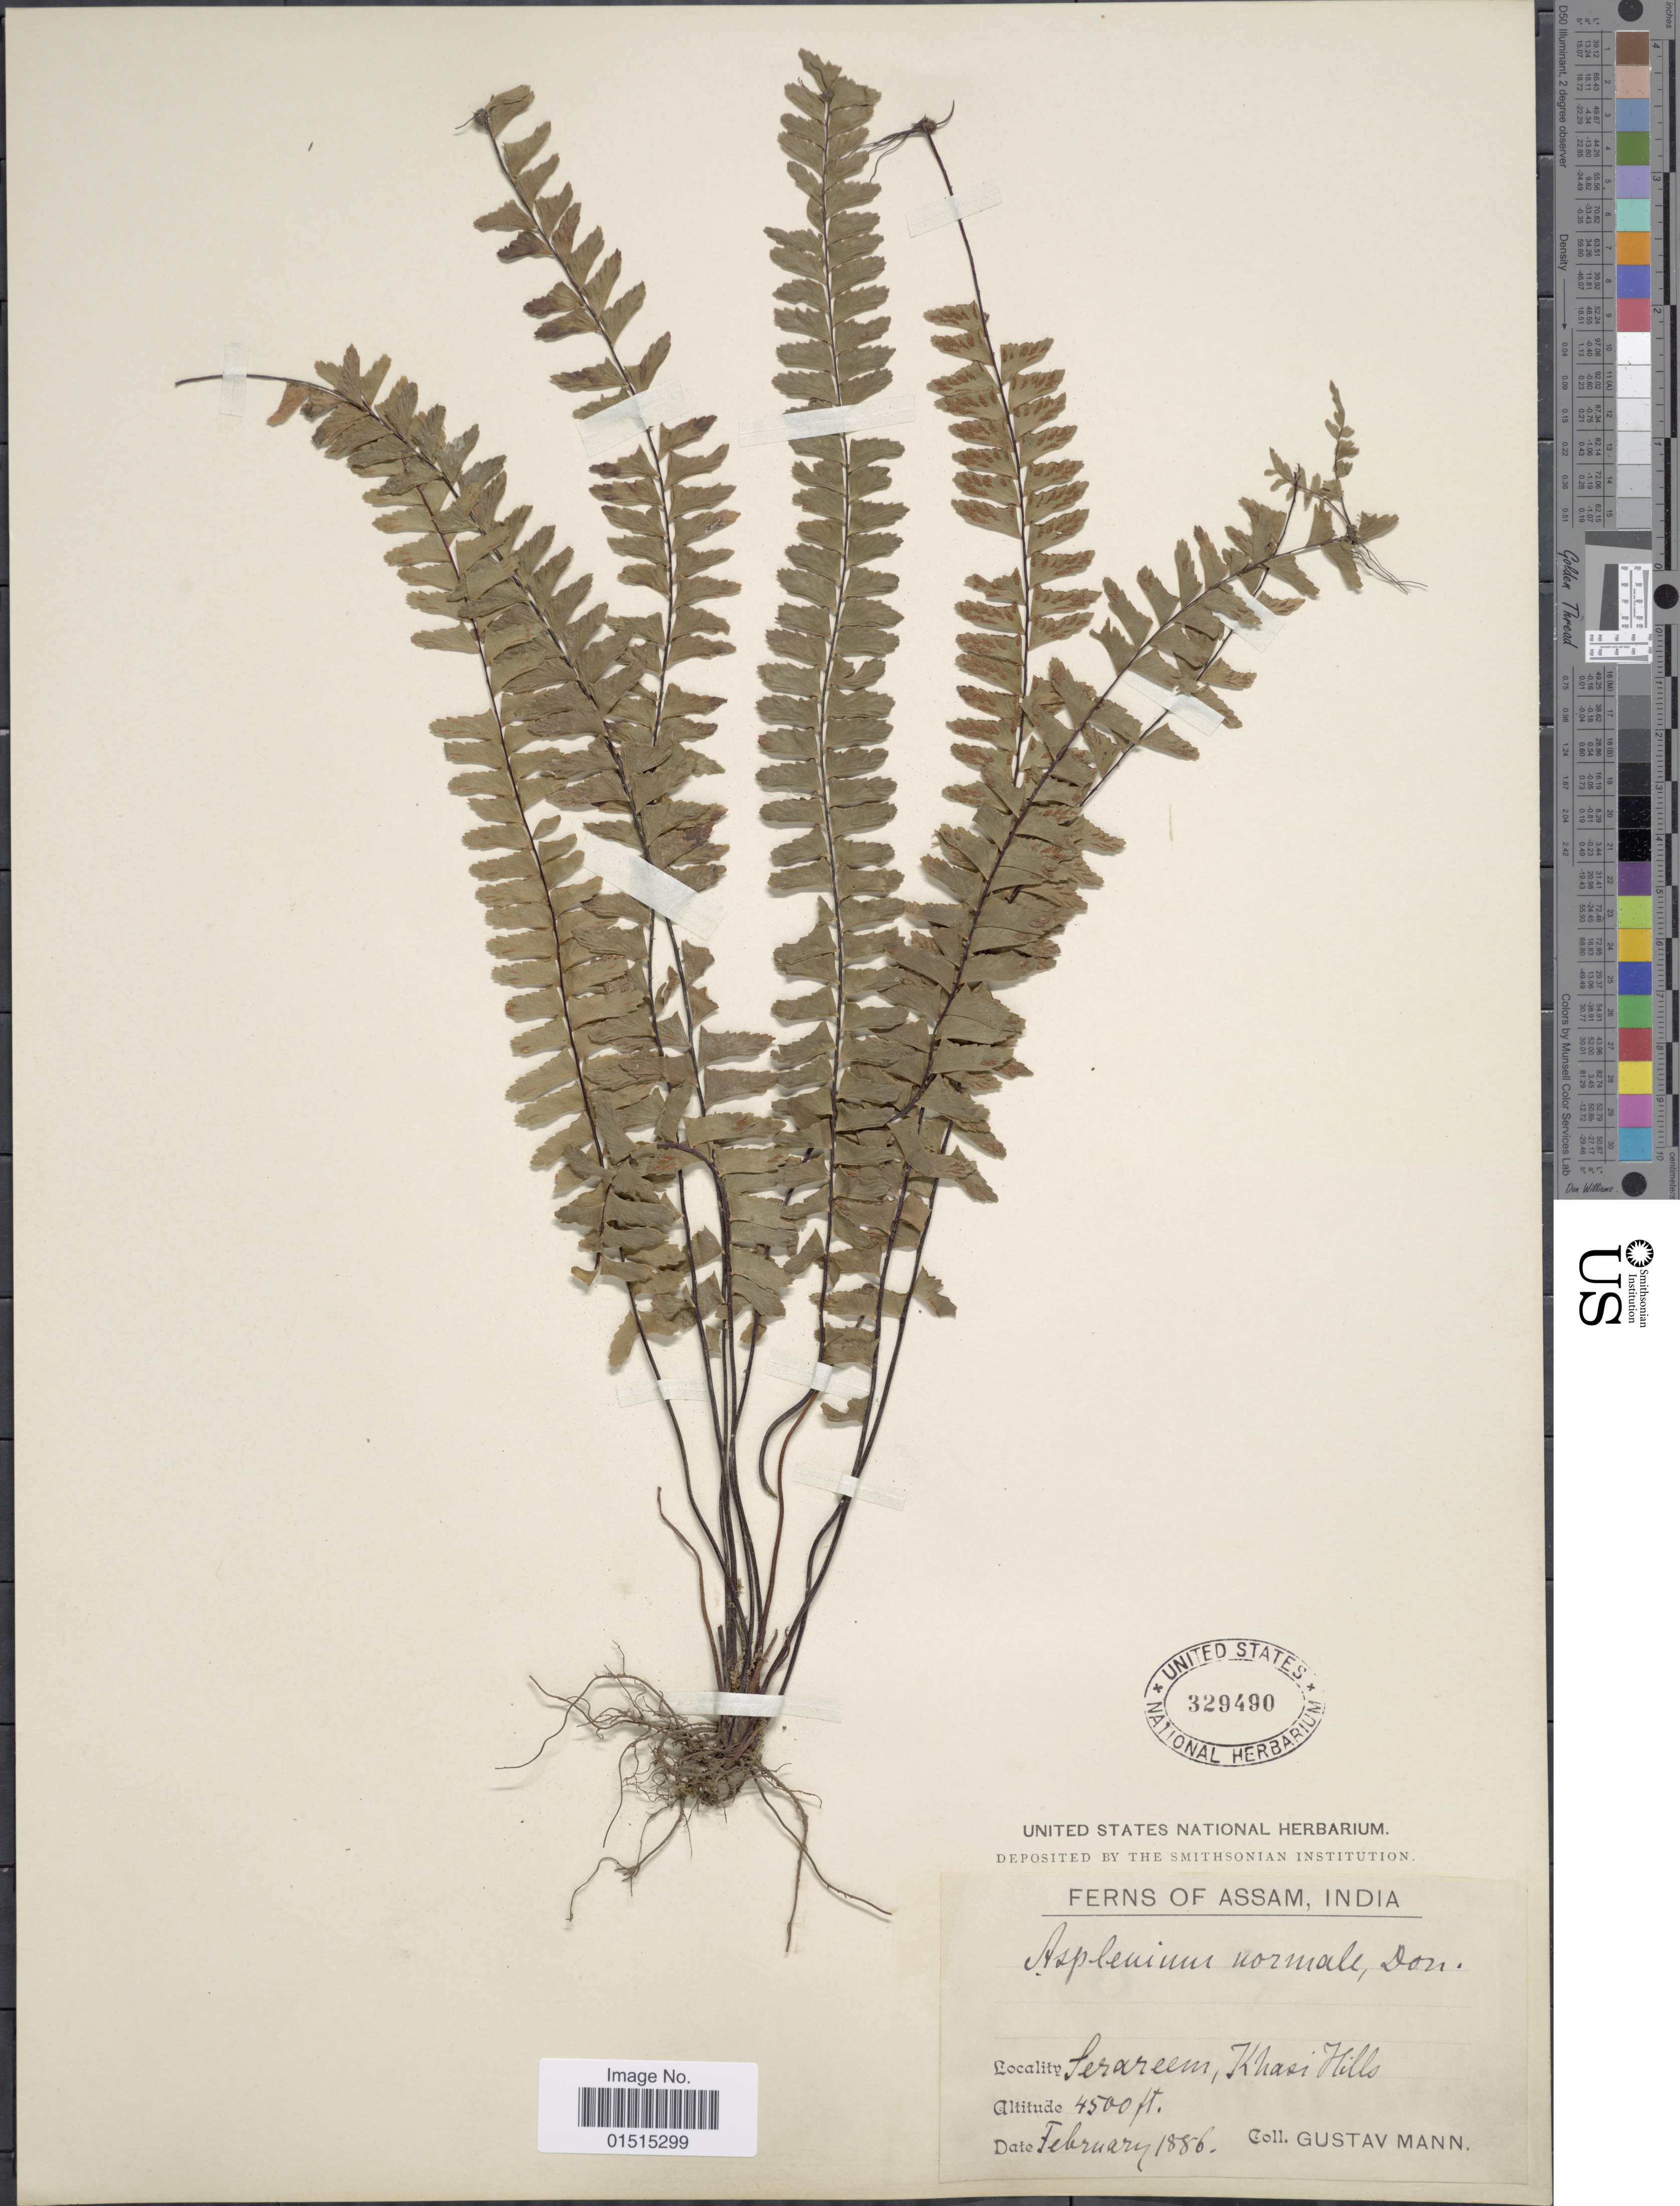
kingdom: Plantae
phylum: Tracheophyta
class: Polypodiopsida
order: Polypodiales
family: Aspleniaceae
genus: Asplenium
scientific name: Asplenium normale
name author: D. Don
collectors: G. Mann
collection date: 1886-02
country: India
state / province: Meghalaya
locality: Serareem, Khasi Hills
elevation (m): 1372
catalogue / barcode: US 329490